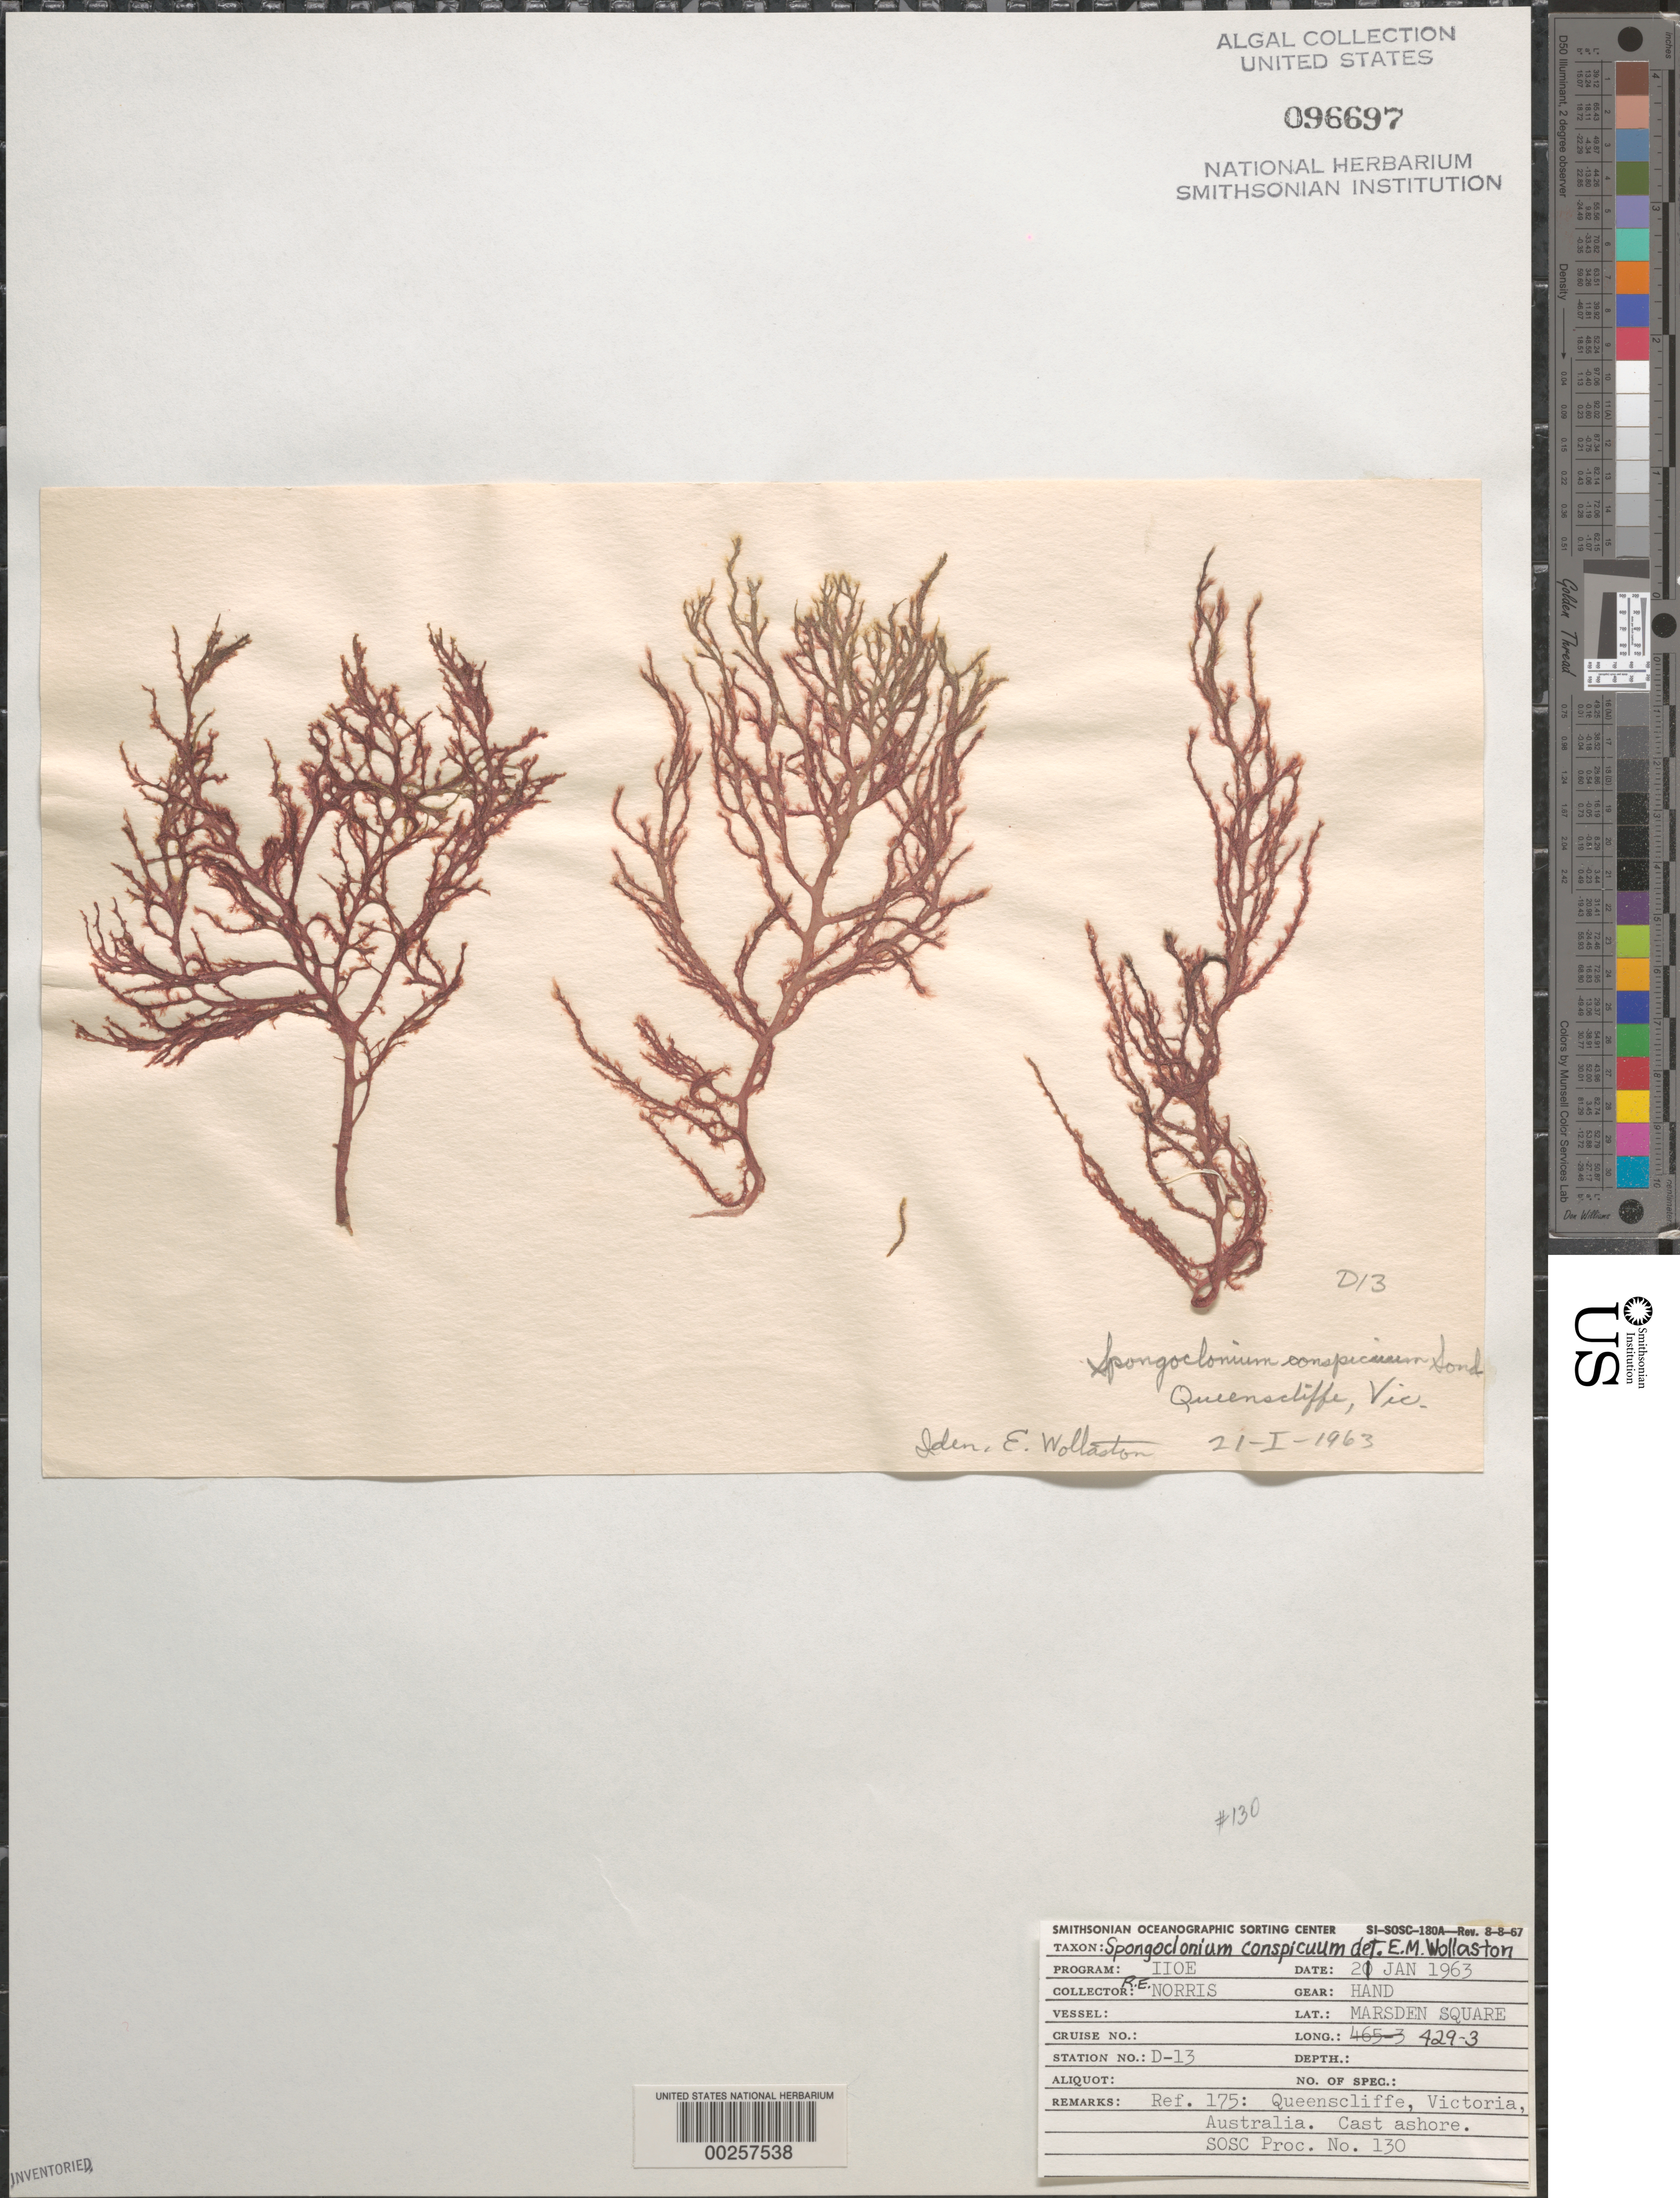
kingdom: Plantae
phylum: Rhodophyta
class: Florideophyceae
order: Ceramiales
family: Wrangeliaceae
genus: Spongoclonium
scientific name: Spongoclonium conspicuum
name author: O.G. Sond.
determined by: Wollaston, E. M.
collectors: R. E. Norris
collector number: Station D-13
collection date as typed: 21 Jan 1963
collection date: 1963-01-21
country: Australia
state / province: Victoria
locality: Queenscliffe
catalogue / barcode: US 96697